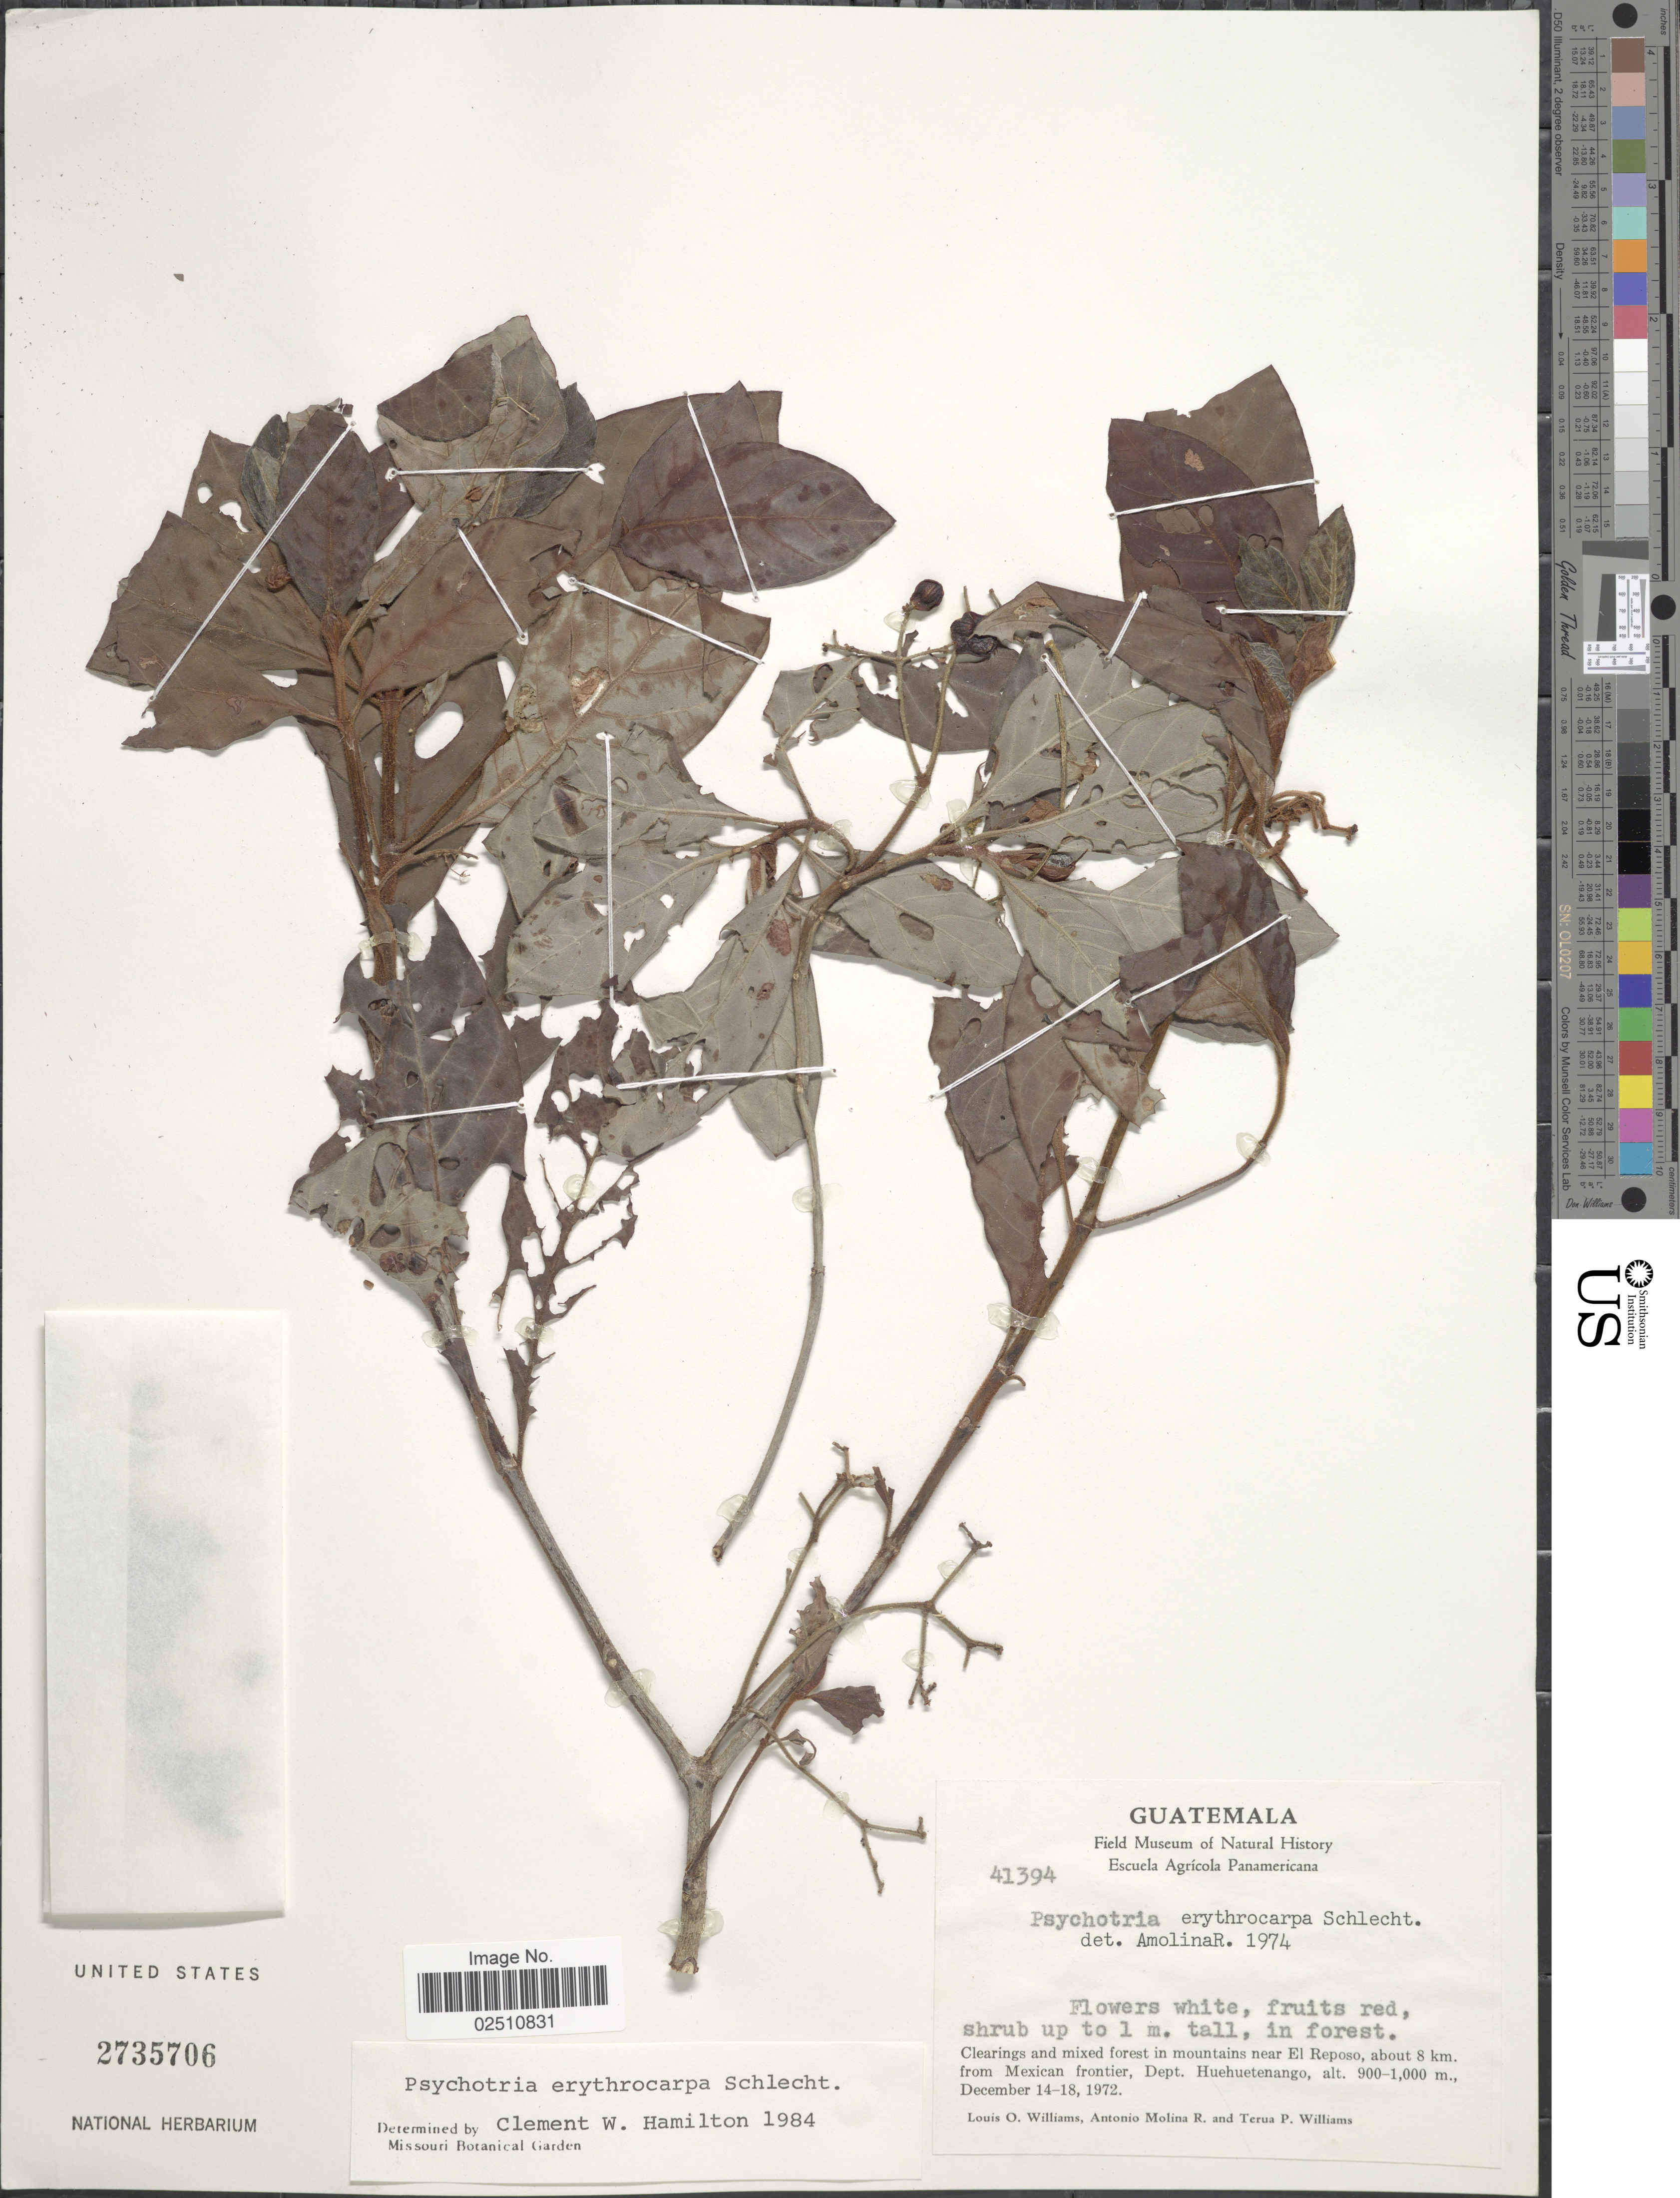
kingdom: Plantae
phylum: Tracheophyta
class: Magnoliopsida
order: Gentianales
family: Rubiaceae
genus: Psychotria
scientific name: Psychotria erythrocarpa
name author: Schltdl.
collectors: L. O. Williams, A. Molina R. & T. P. Williams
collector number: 41394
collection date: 1972-12-14/1972-12-18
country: Guatemala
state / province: Huehuetenango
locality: Clearings and mixed forest in mountains near El Reposo, about 8 km. from Mexican frontier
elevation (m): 900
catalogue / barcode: US 2735706